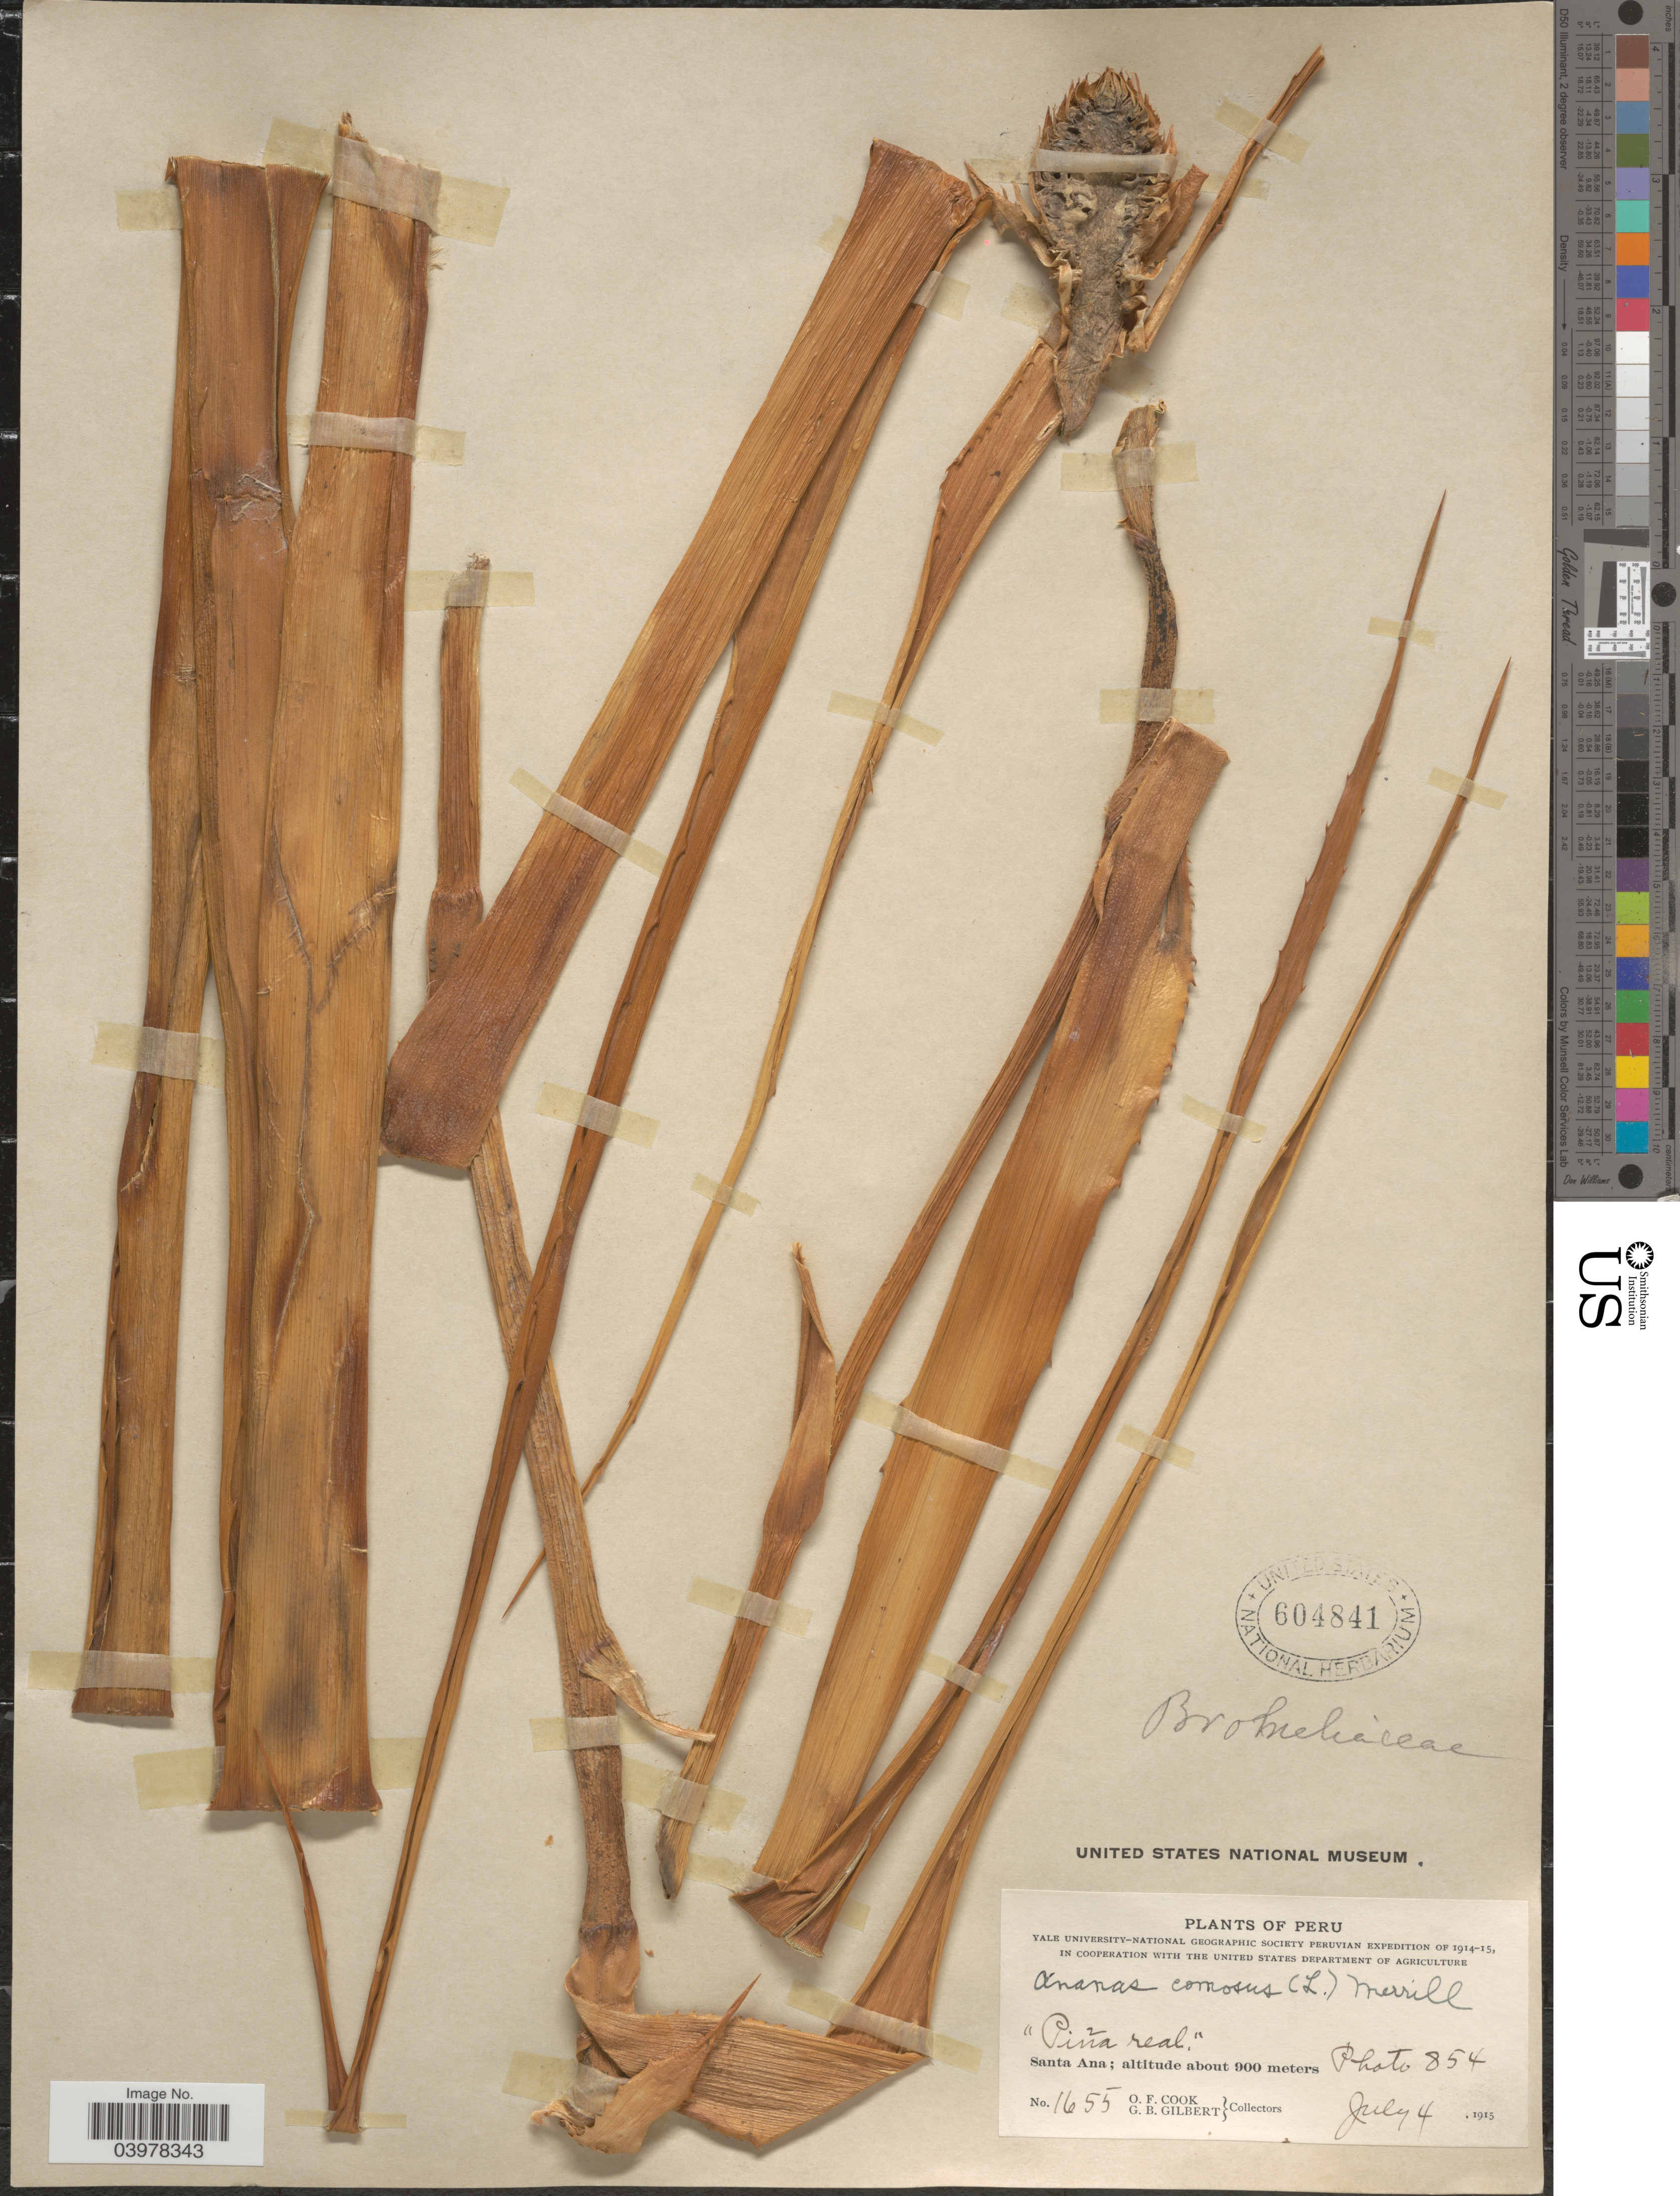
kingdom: Plantae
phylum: Tracheophyta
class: Liliopsida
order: Poales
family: Bromeliaceae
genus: Ananas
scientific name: Ananas comosus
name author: (L.) Merr.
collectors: O. F. Cook & G. B. Gilbert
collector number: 1655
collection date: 1915-07-04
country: Peru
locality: Santa Ana.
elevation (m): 900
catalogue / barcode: US 604841